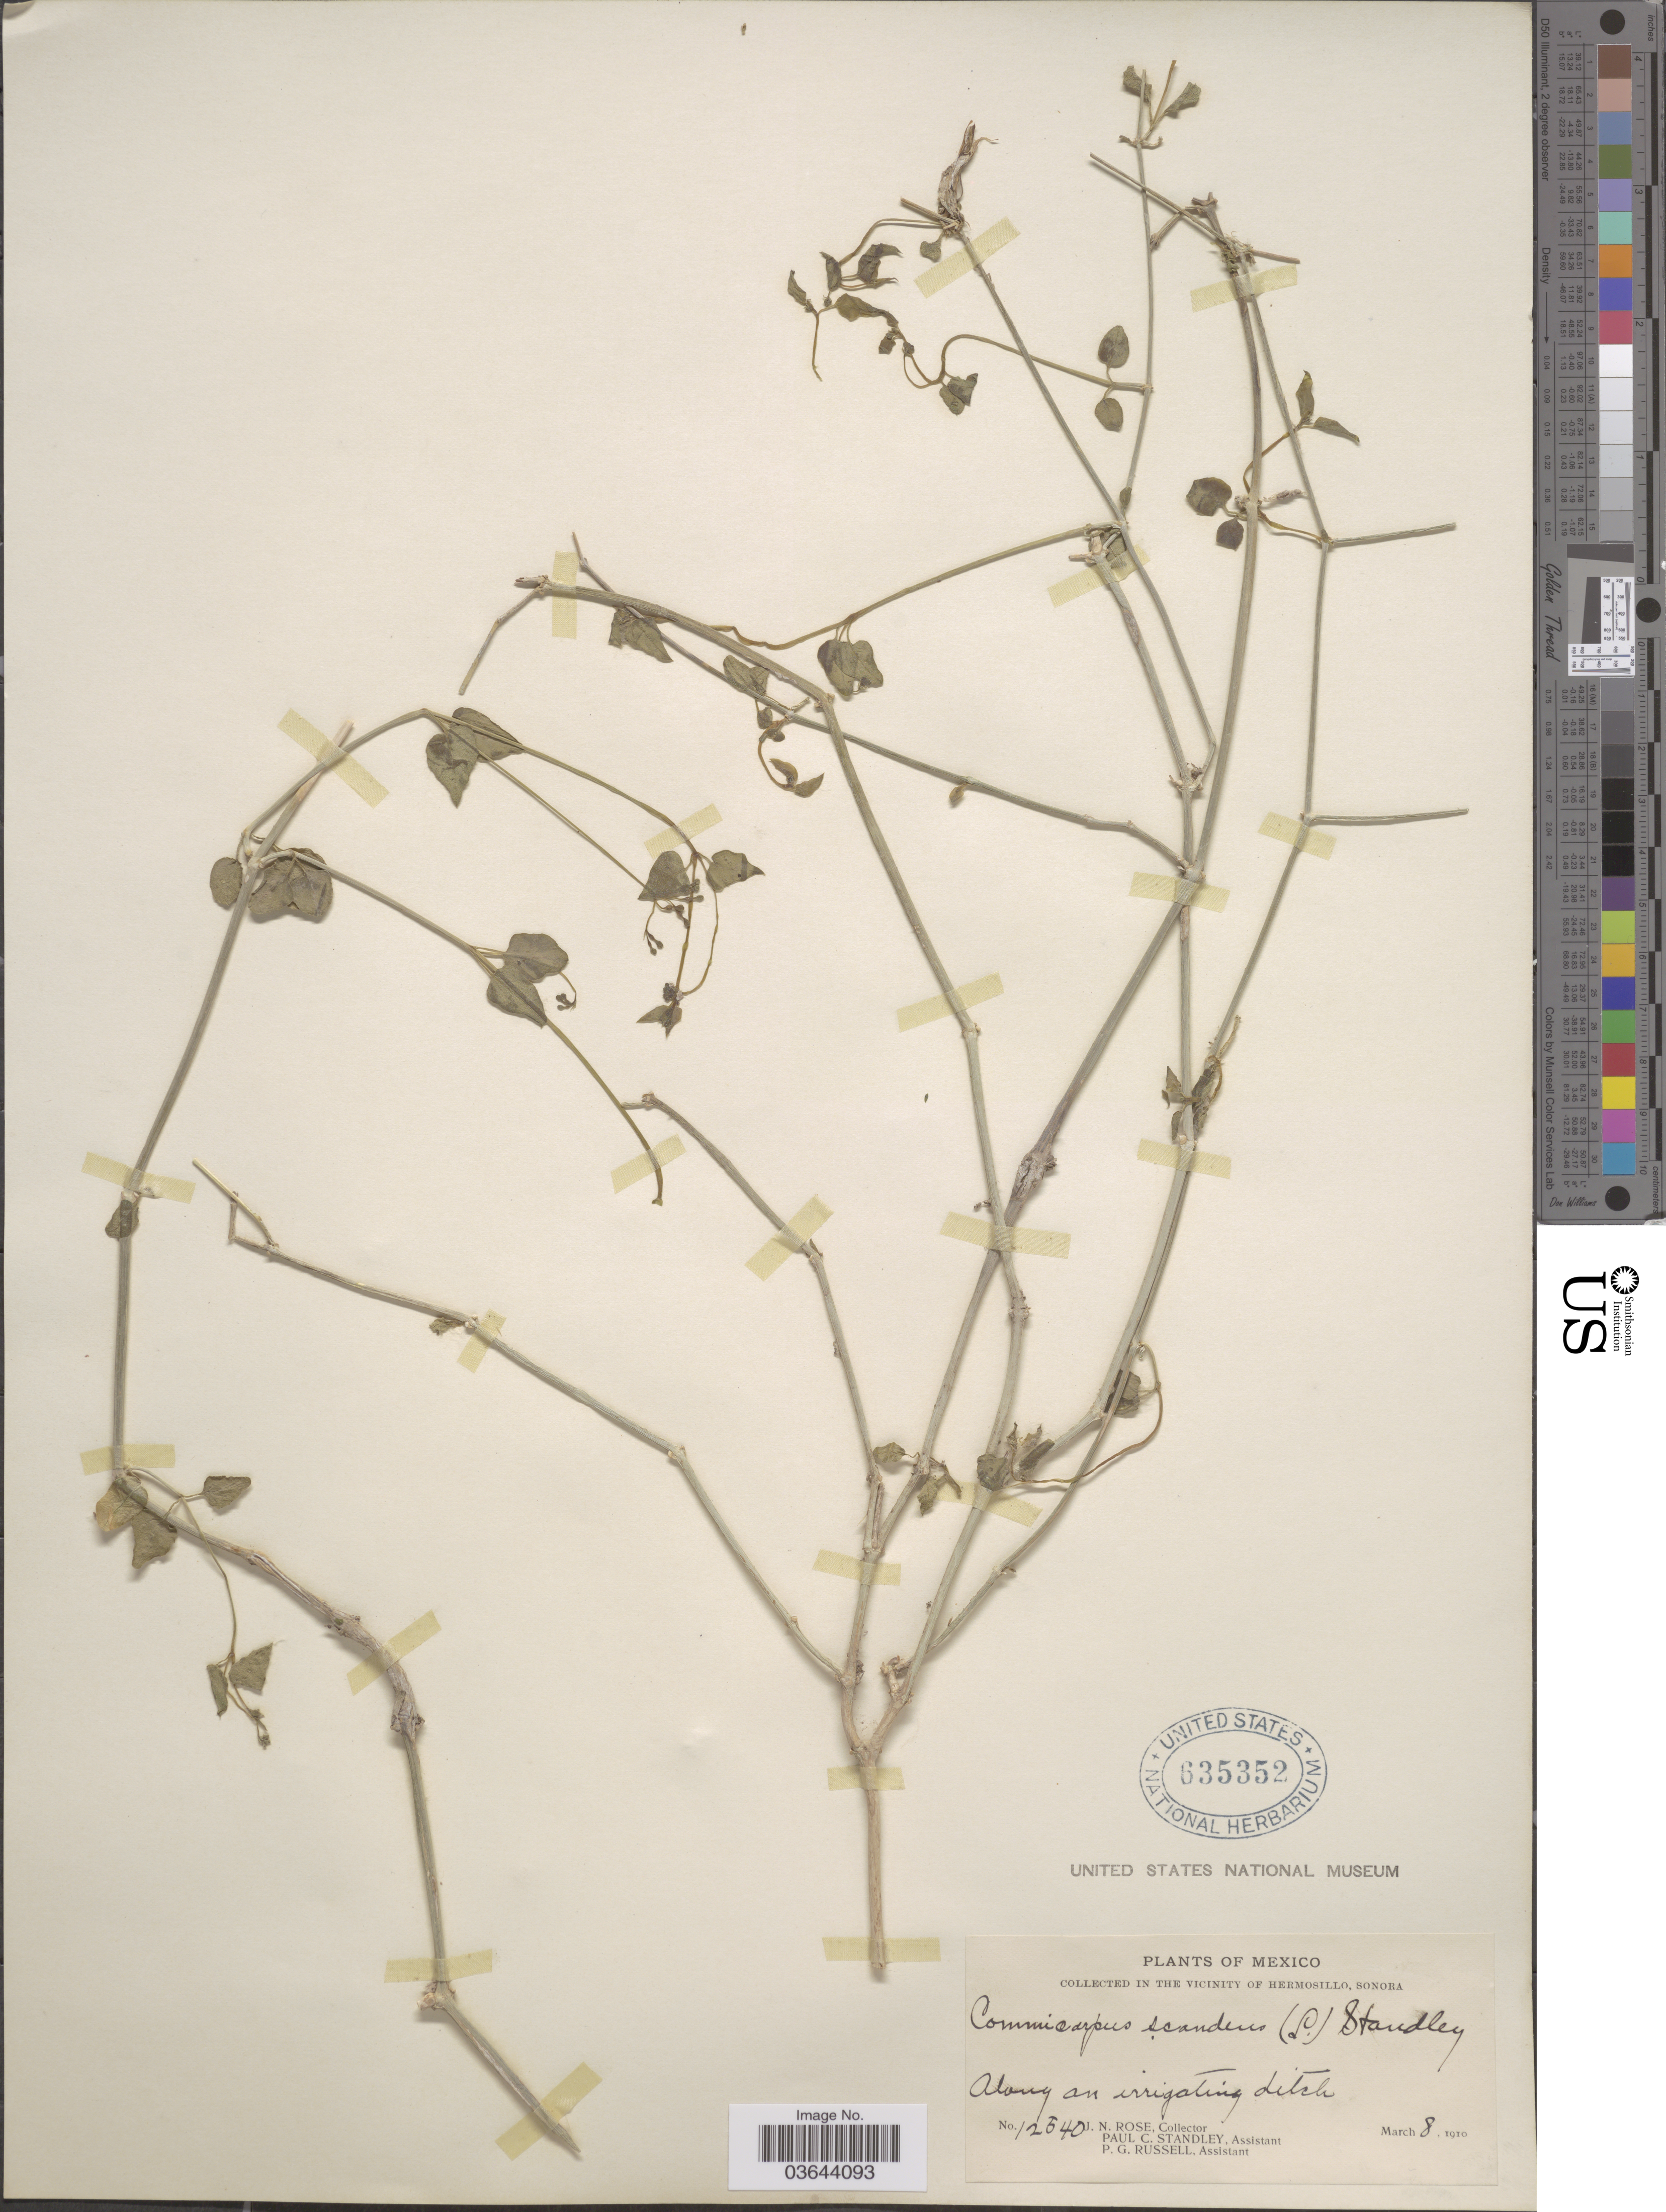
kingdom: Plantae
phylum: Tracheophyta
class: Magnoliopsida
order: Caryophyllales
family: Nyctaginaceae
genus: Commicarpus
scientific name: Commicarpus scandens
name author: (L.) Standl.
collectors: J. N. Rose, P. C. Standley & P. G. Russell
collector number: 12540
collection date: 1910-03-08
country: Mexico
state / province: Sonora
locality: In the vicinity of Hermosillo.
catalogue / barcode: US 635352